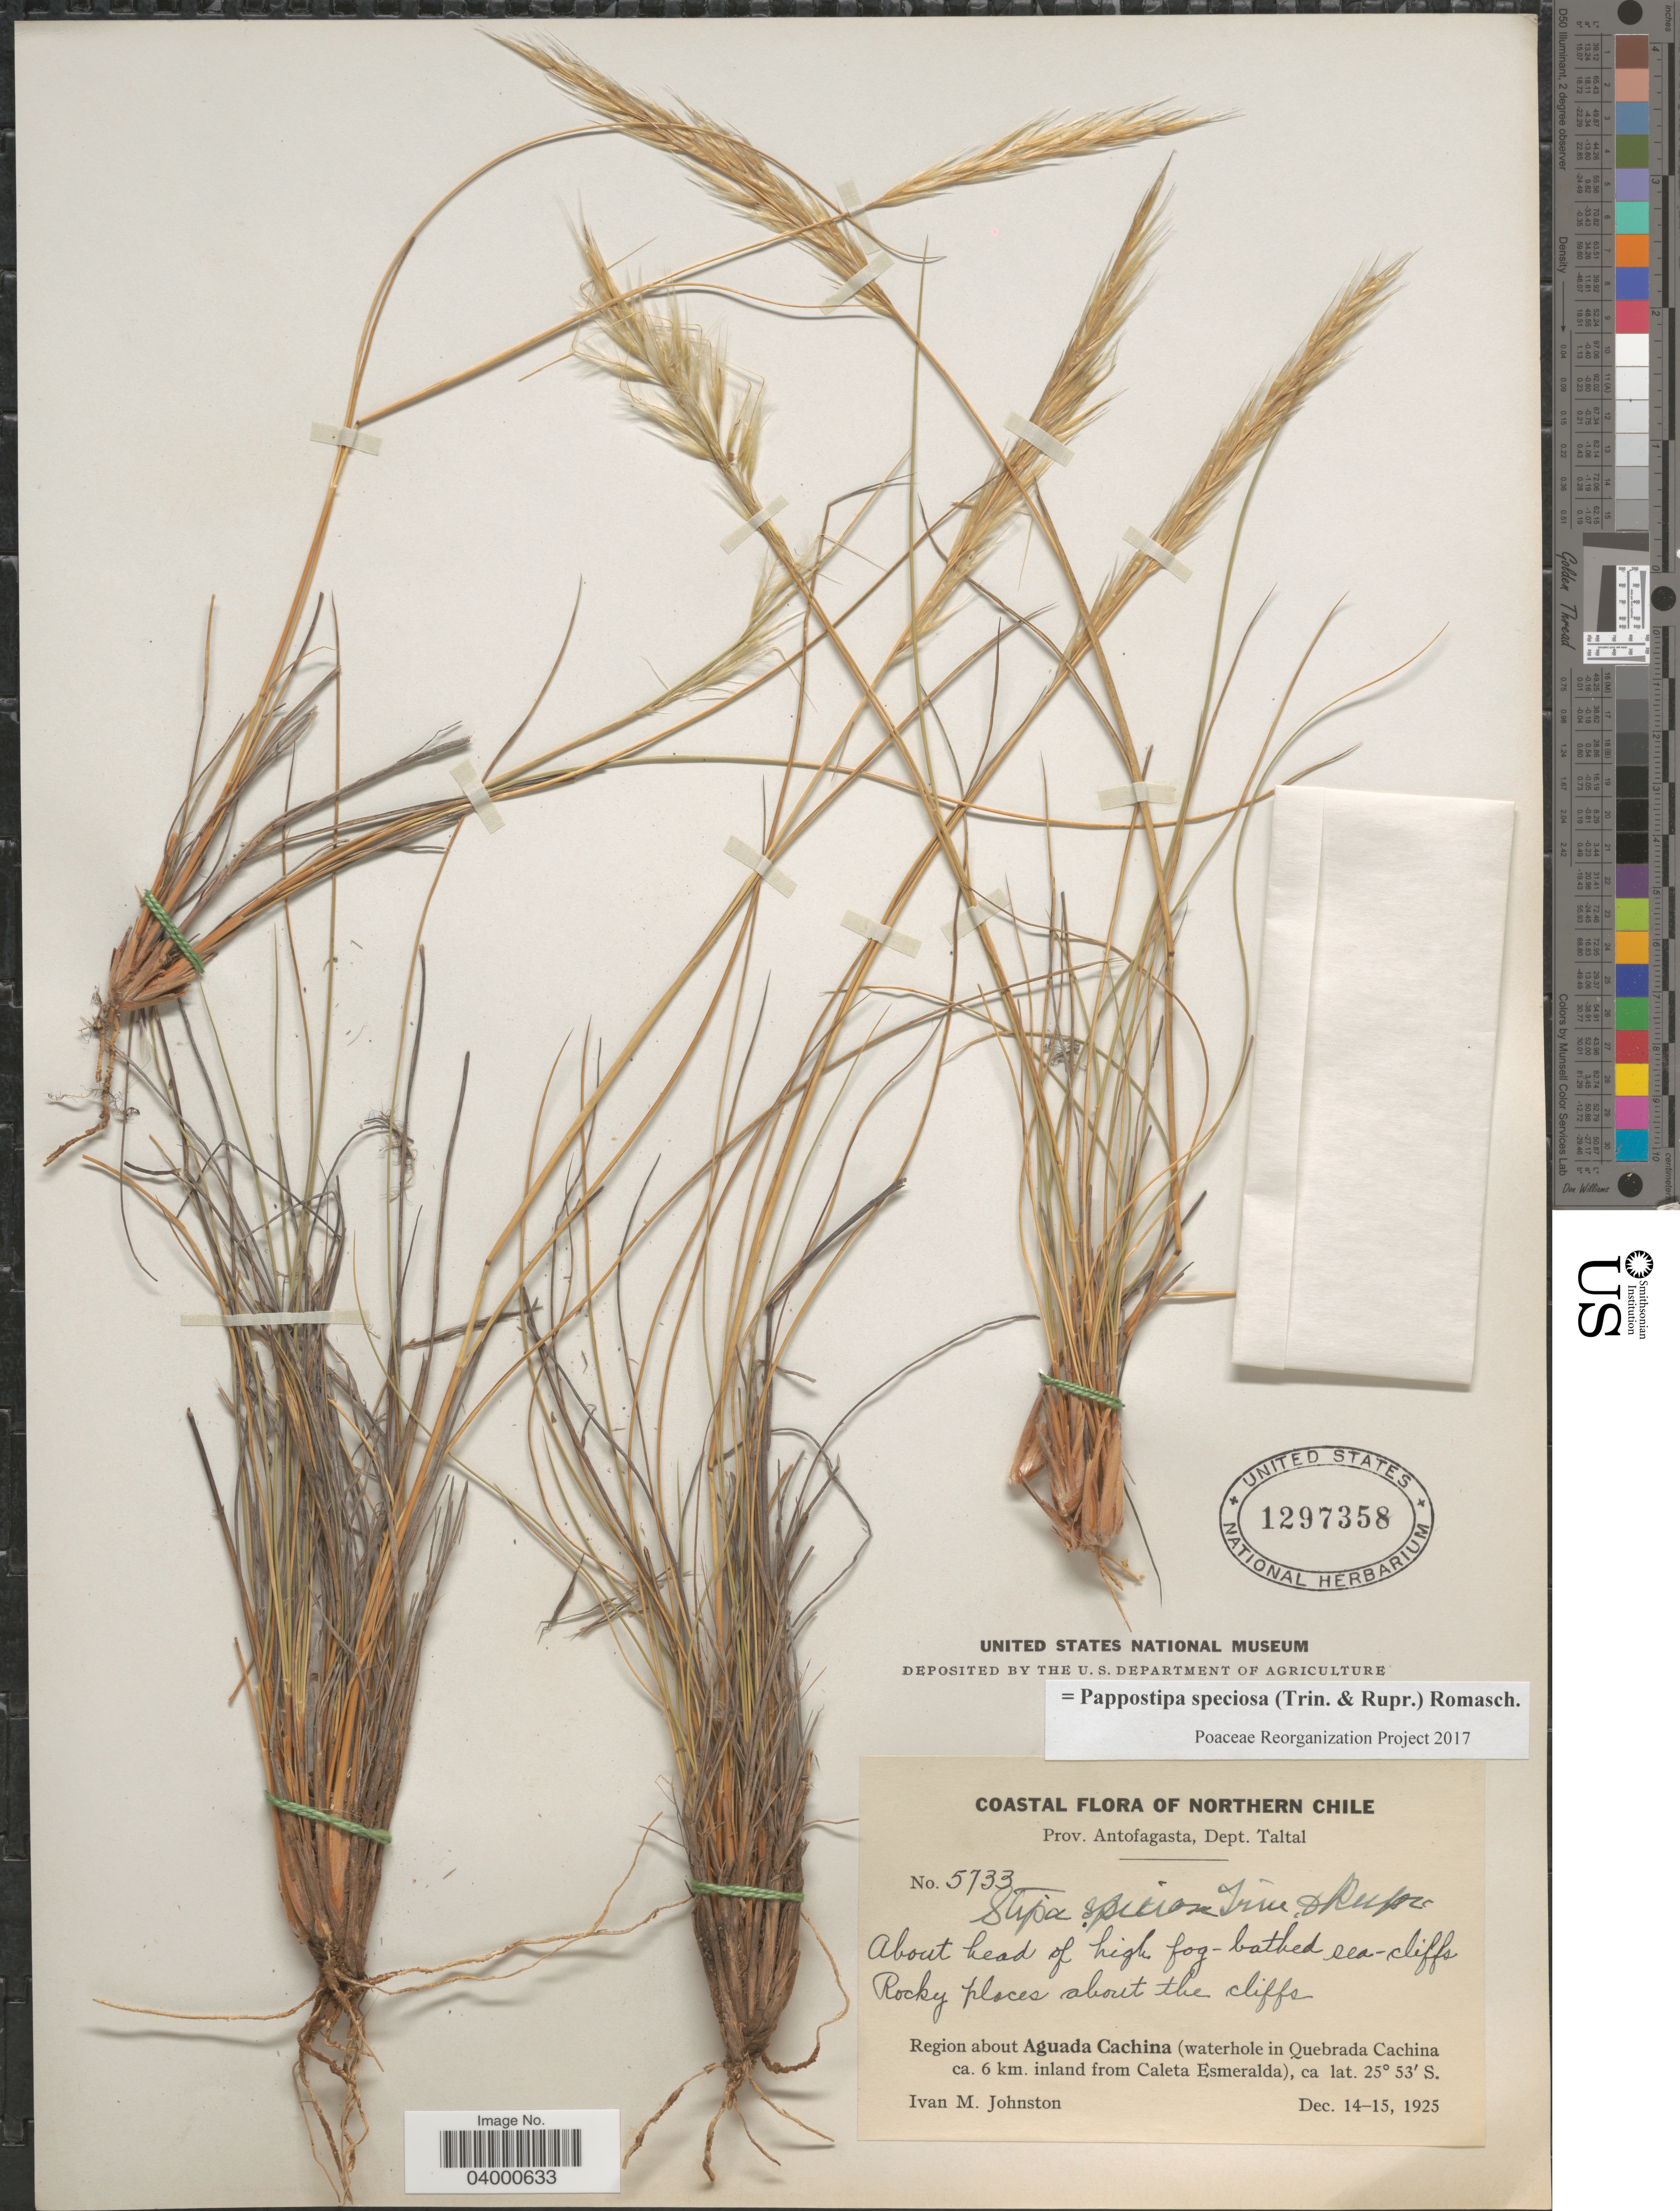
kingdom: Plantae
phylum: Tracheophyta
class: Liliopsida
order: Poales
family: Poaceae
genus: Pappostipa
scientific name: Pappostipa speciosa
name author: (Trin. & Rupr.) Romasch.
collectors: I.M. Johnston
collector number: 5733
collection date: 1925-12-14/1925-12-15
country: Chile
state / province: Antofagasta (II)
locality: Coastal of Northern Chile. Dept. Taltal. About head of high fog-bathed sea-cliffs. Region about Aguada Cachina (waterhole in Quebrada Cachina ca. 6 km. inland fom Caleta Esmeralda).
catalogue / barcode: US 1297358